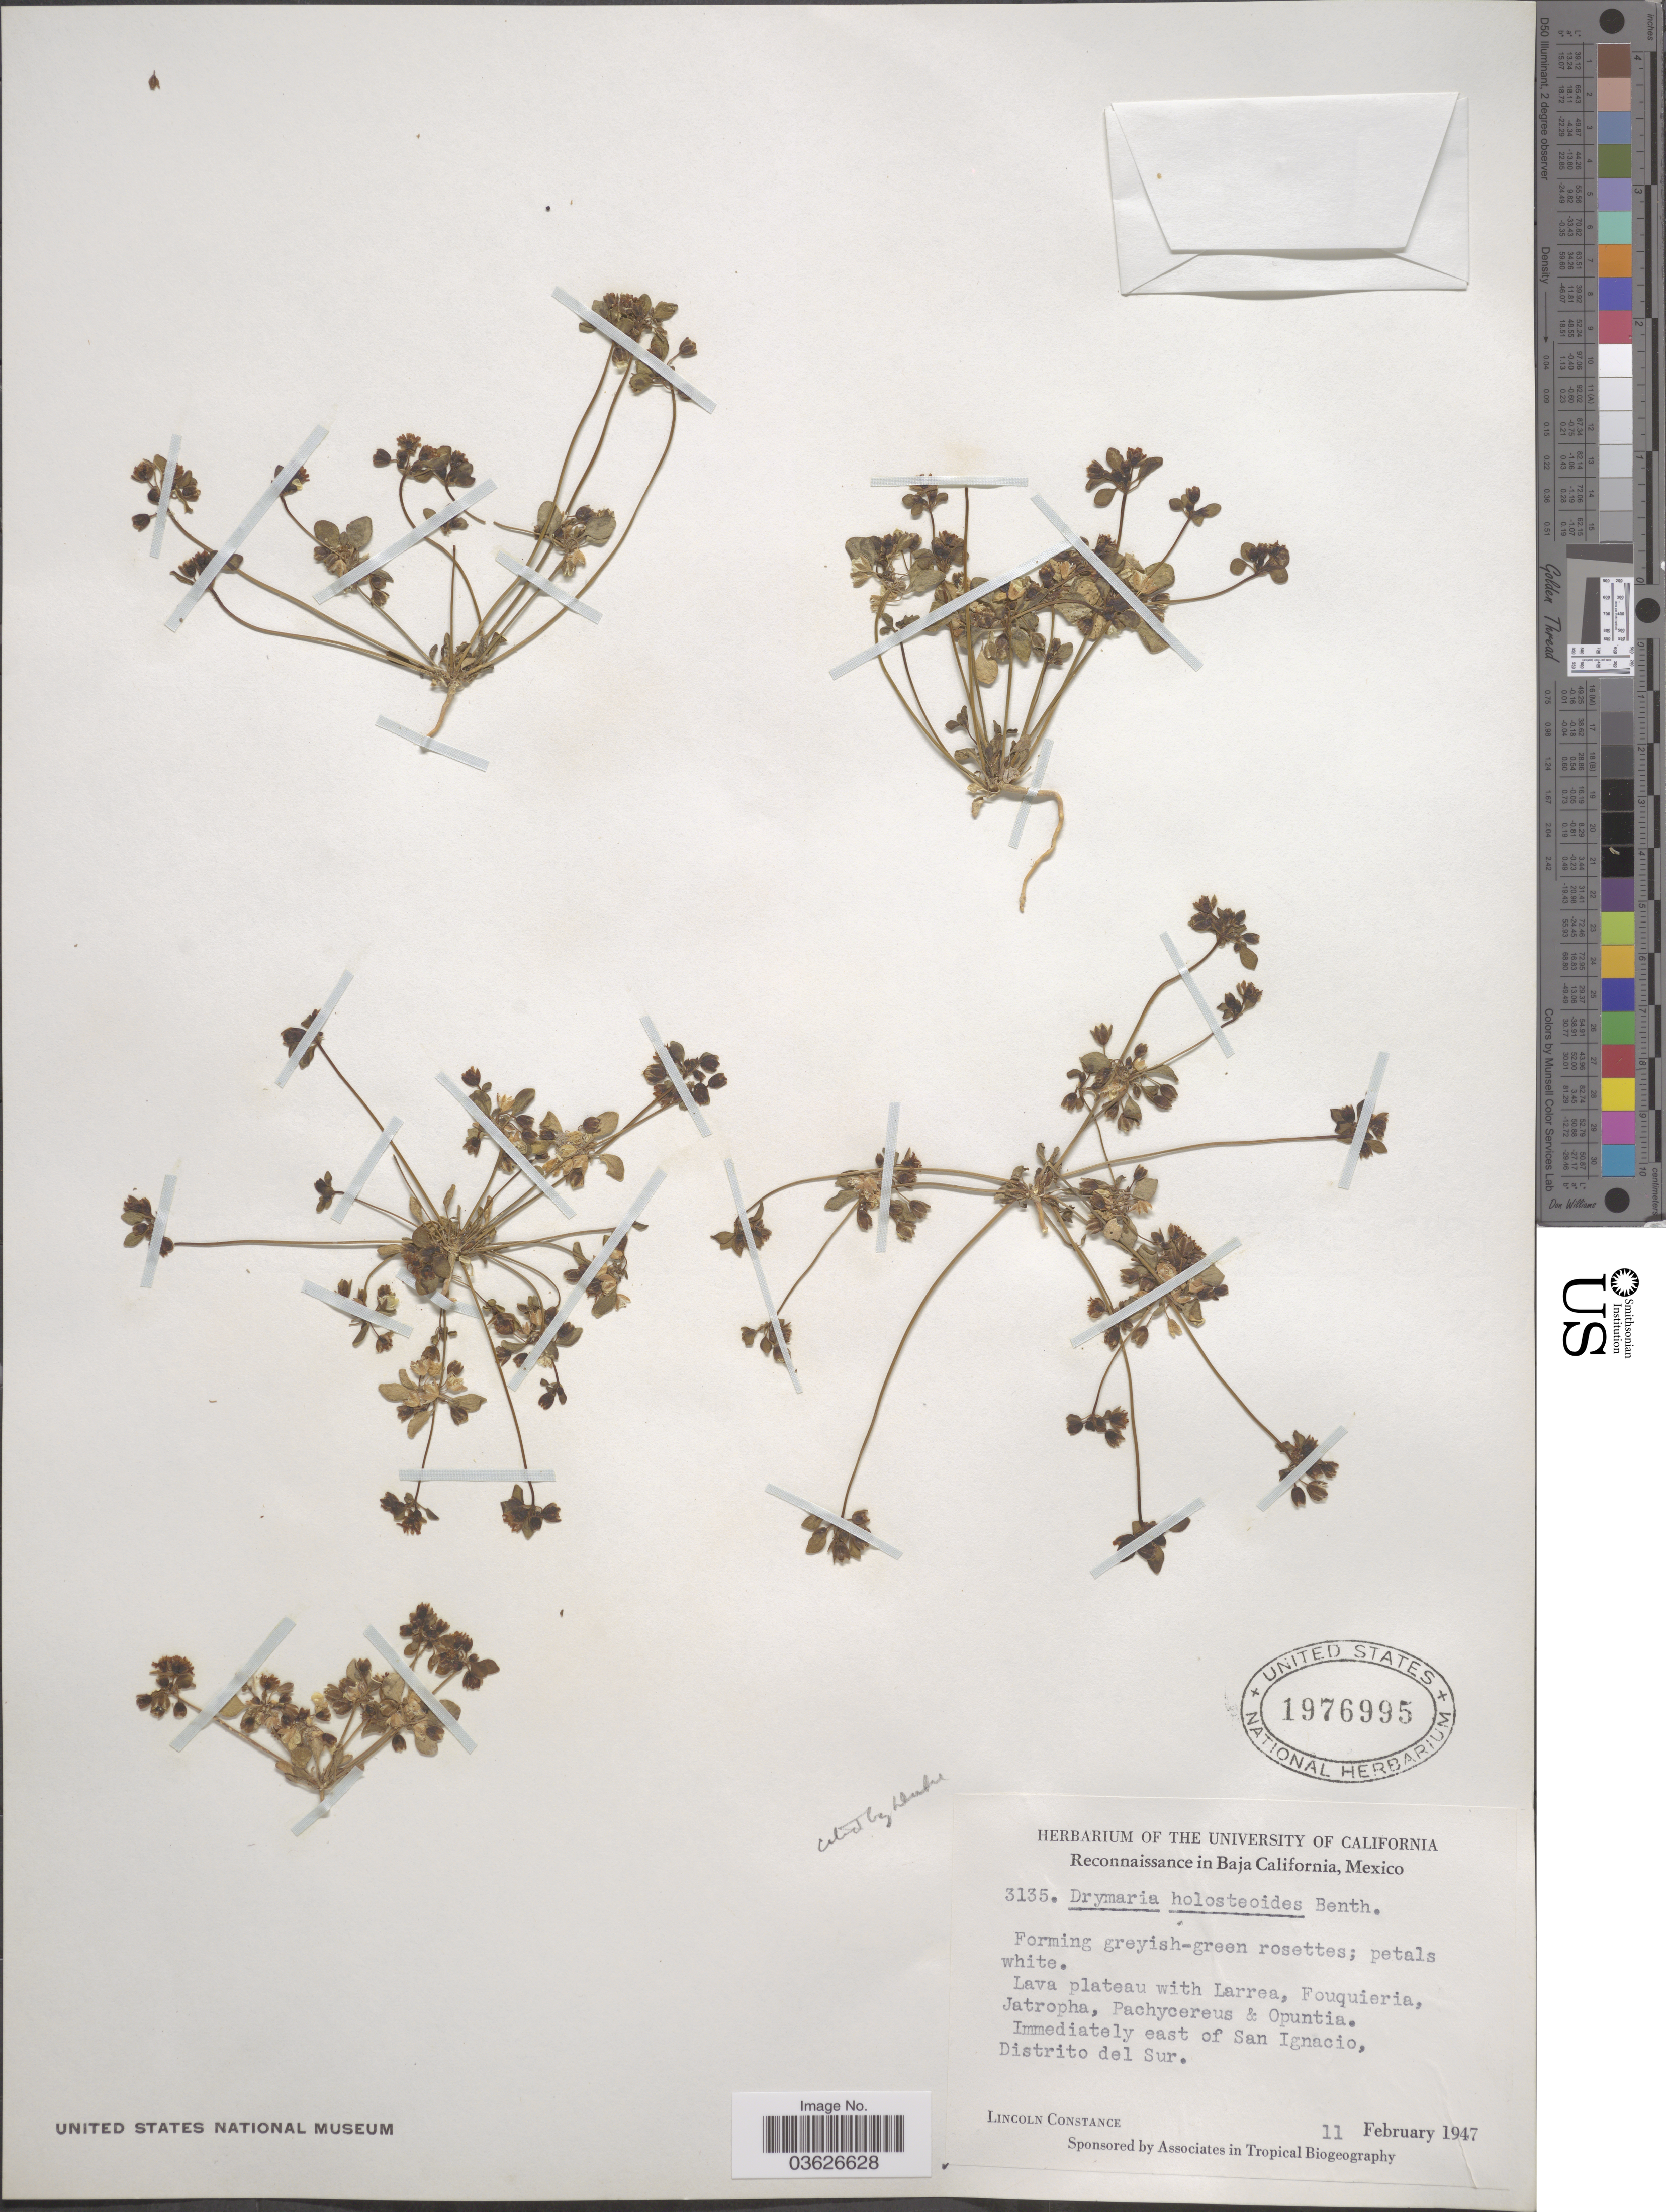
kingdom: Plantae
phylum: Tracheophyta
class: Magnoliopsida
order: Caryophyllales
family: Caryophyllaceae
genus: Drymaria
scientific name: Drymaria holosteoides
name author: Benth.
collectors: L. Constance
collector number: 3135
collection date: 1947-02-11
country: Mexico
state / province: Baja California Sur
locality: Immediately east of San Ignacio, Distrito del Sur.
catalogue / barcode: US 1976995